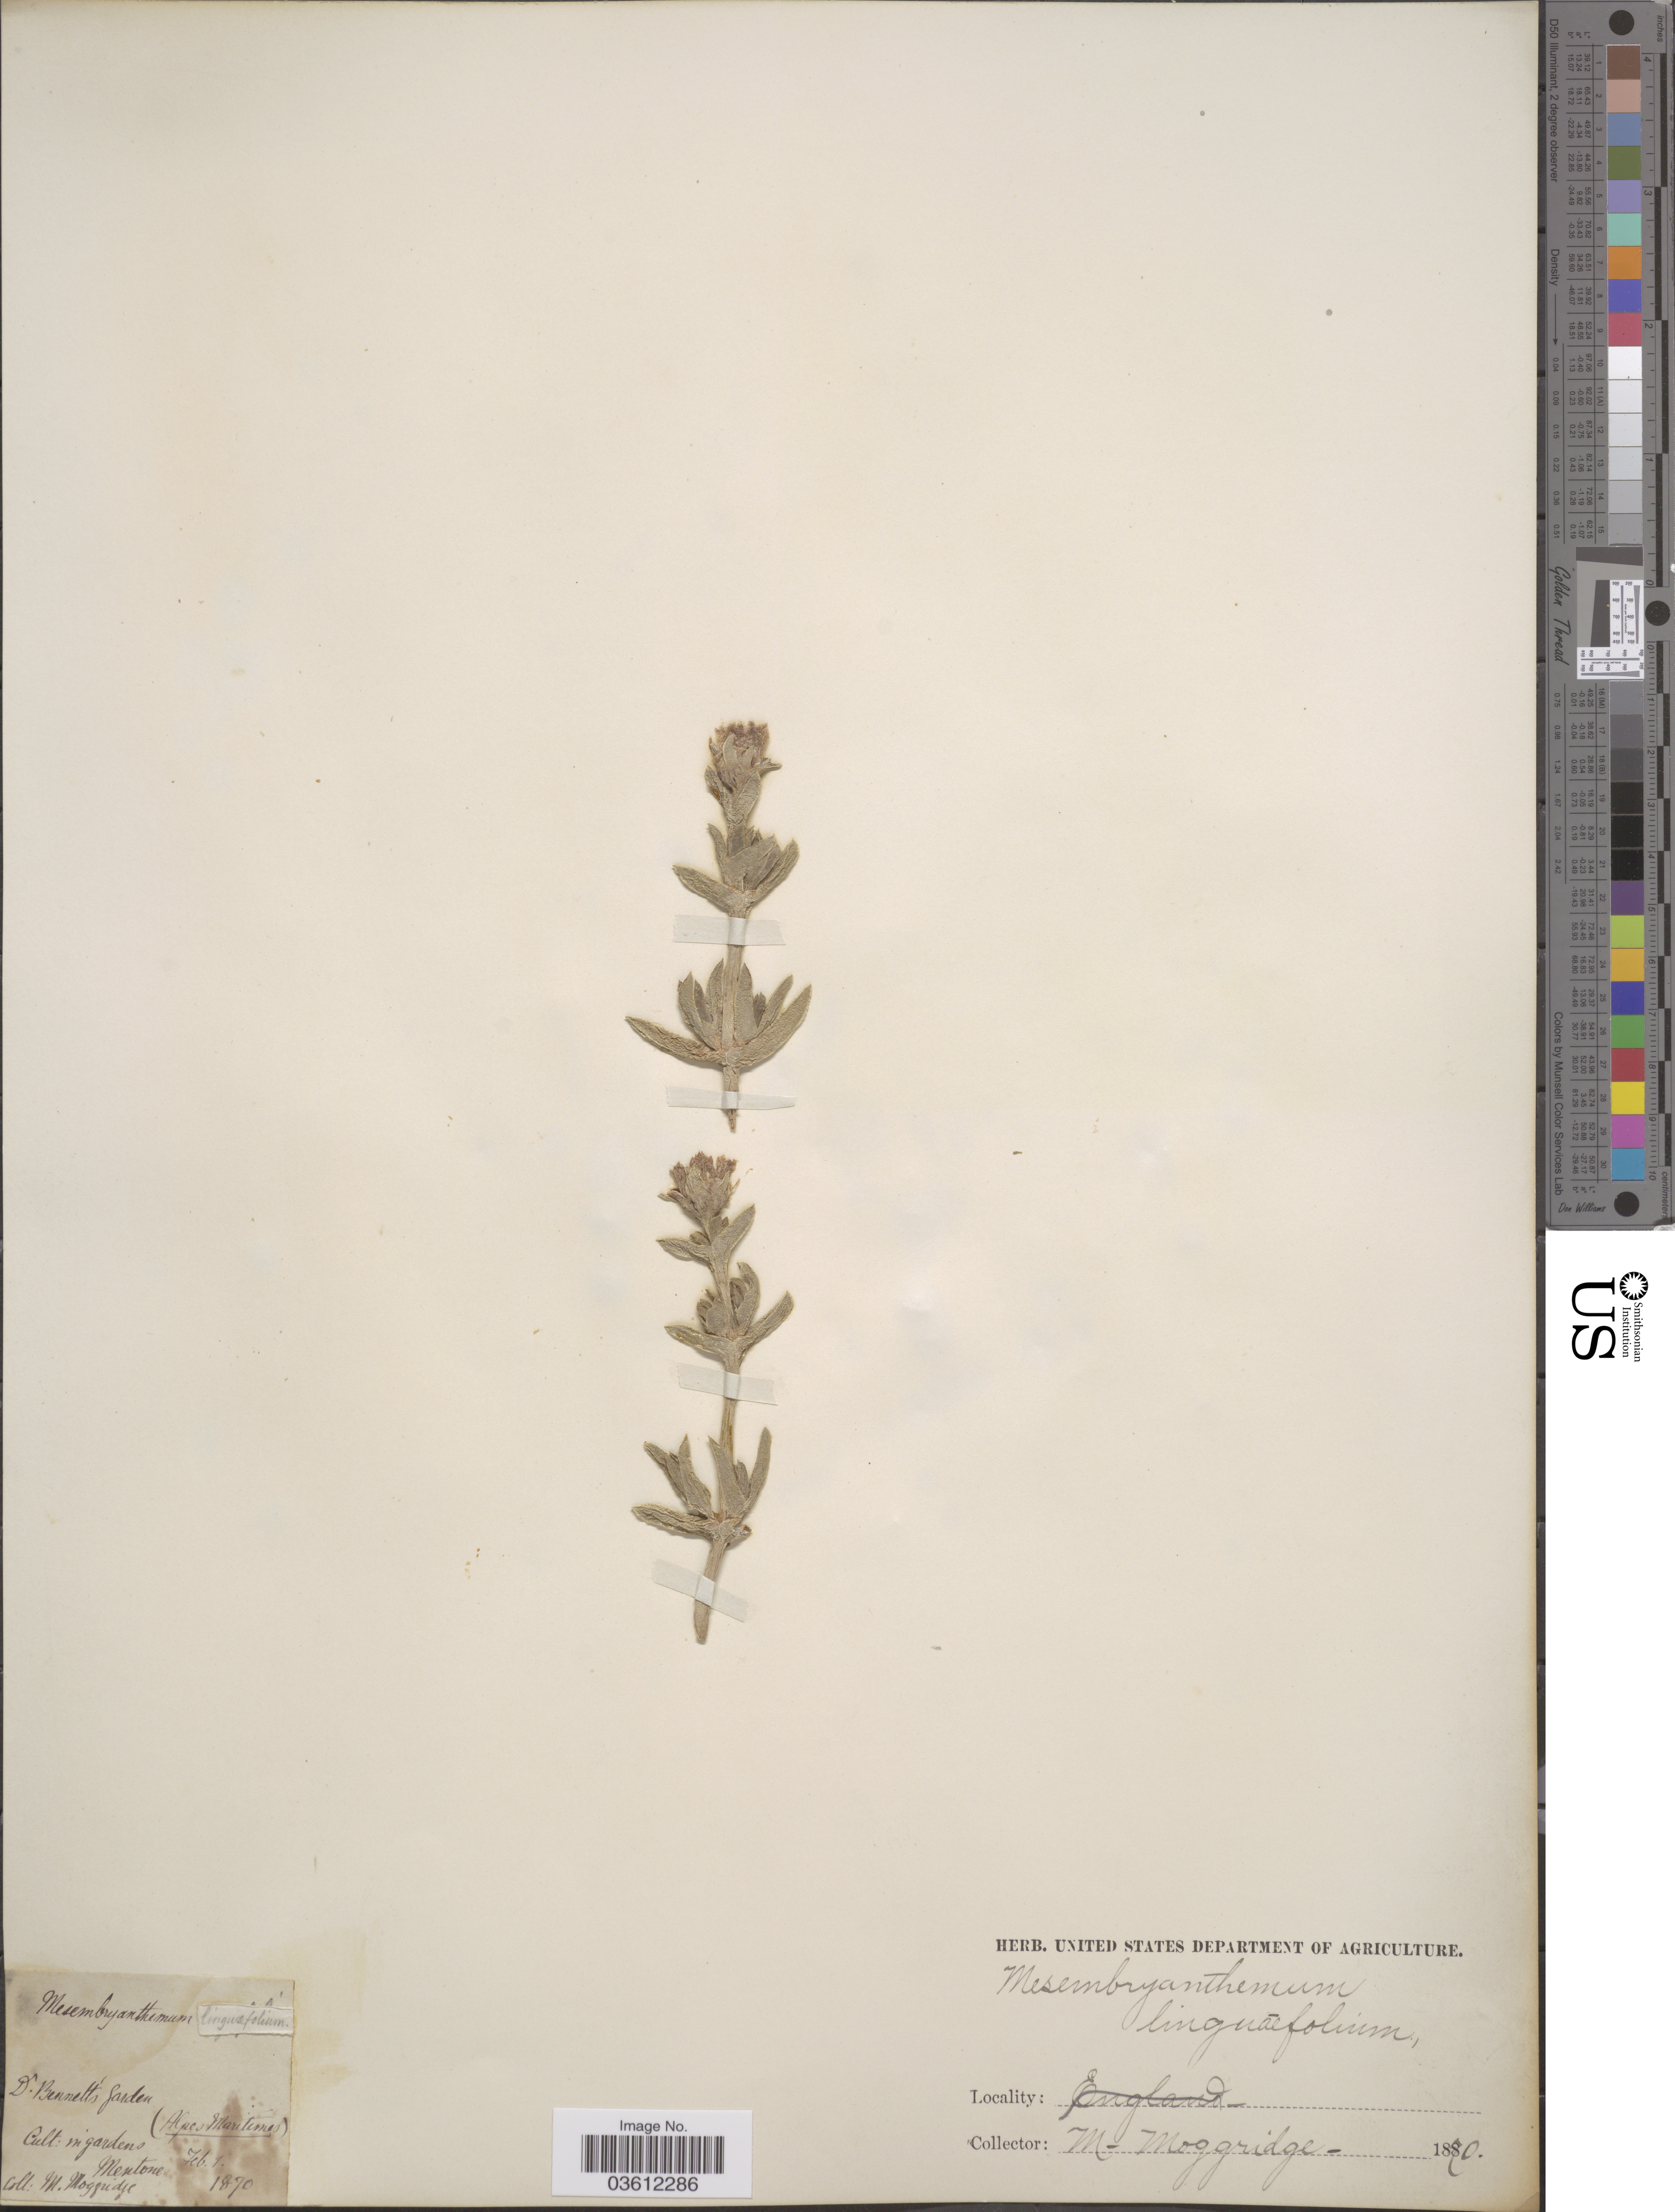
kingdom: Plantae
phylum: Tracheophyta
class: Magnoliopsida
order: Caryophyllales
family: Aizoaceae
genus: Mesembryanthemum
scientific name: Mesembryanthemum sp.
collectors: M. Moggridge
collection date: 1870-02-01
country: France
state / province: Provence-Alpes-Côte d'Azur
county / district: Alpes-Maritimes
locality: Dr. Bennett's Garden (Alpes Maritimes). In Gardens Mentone.